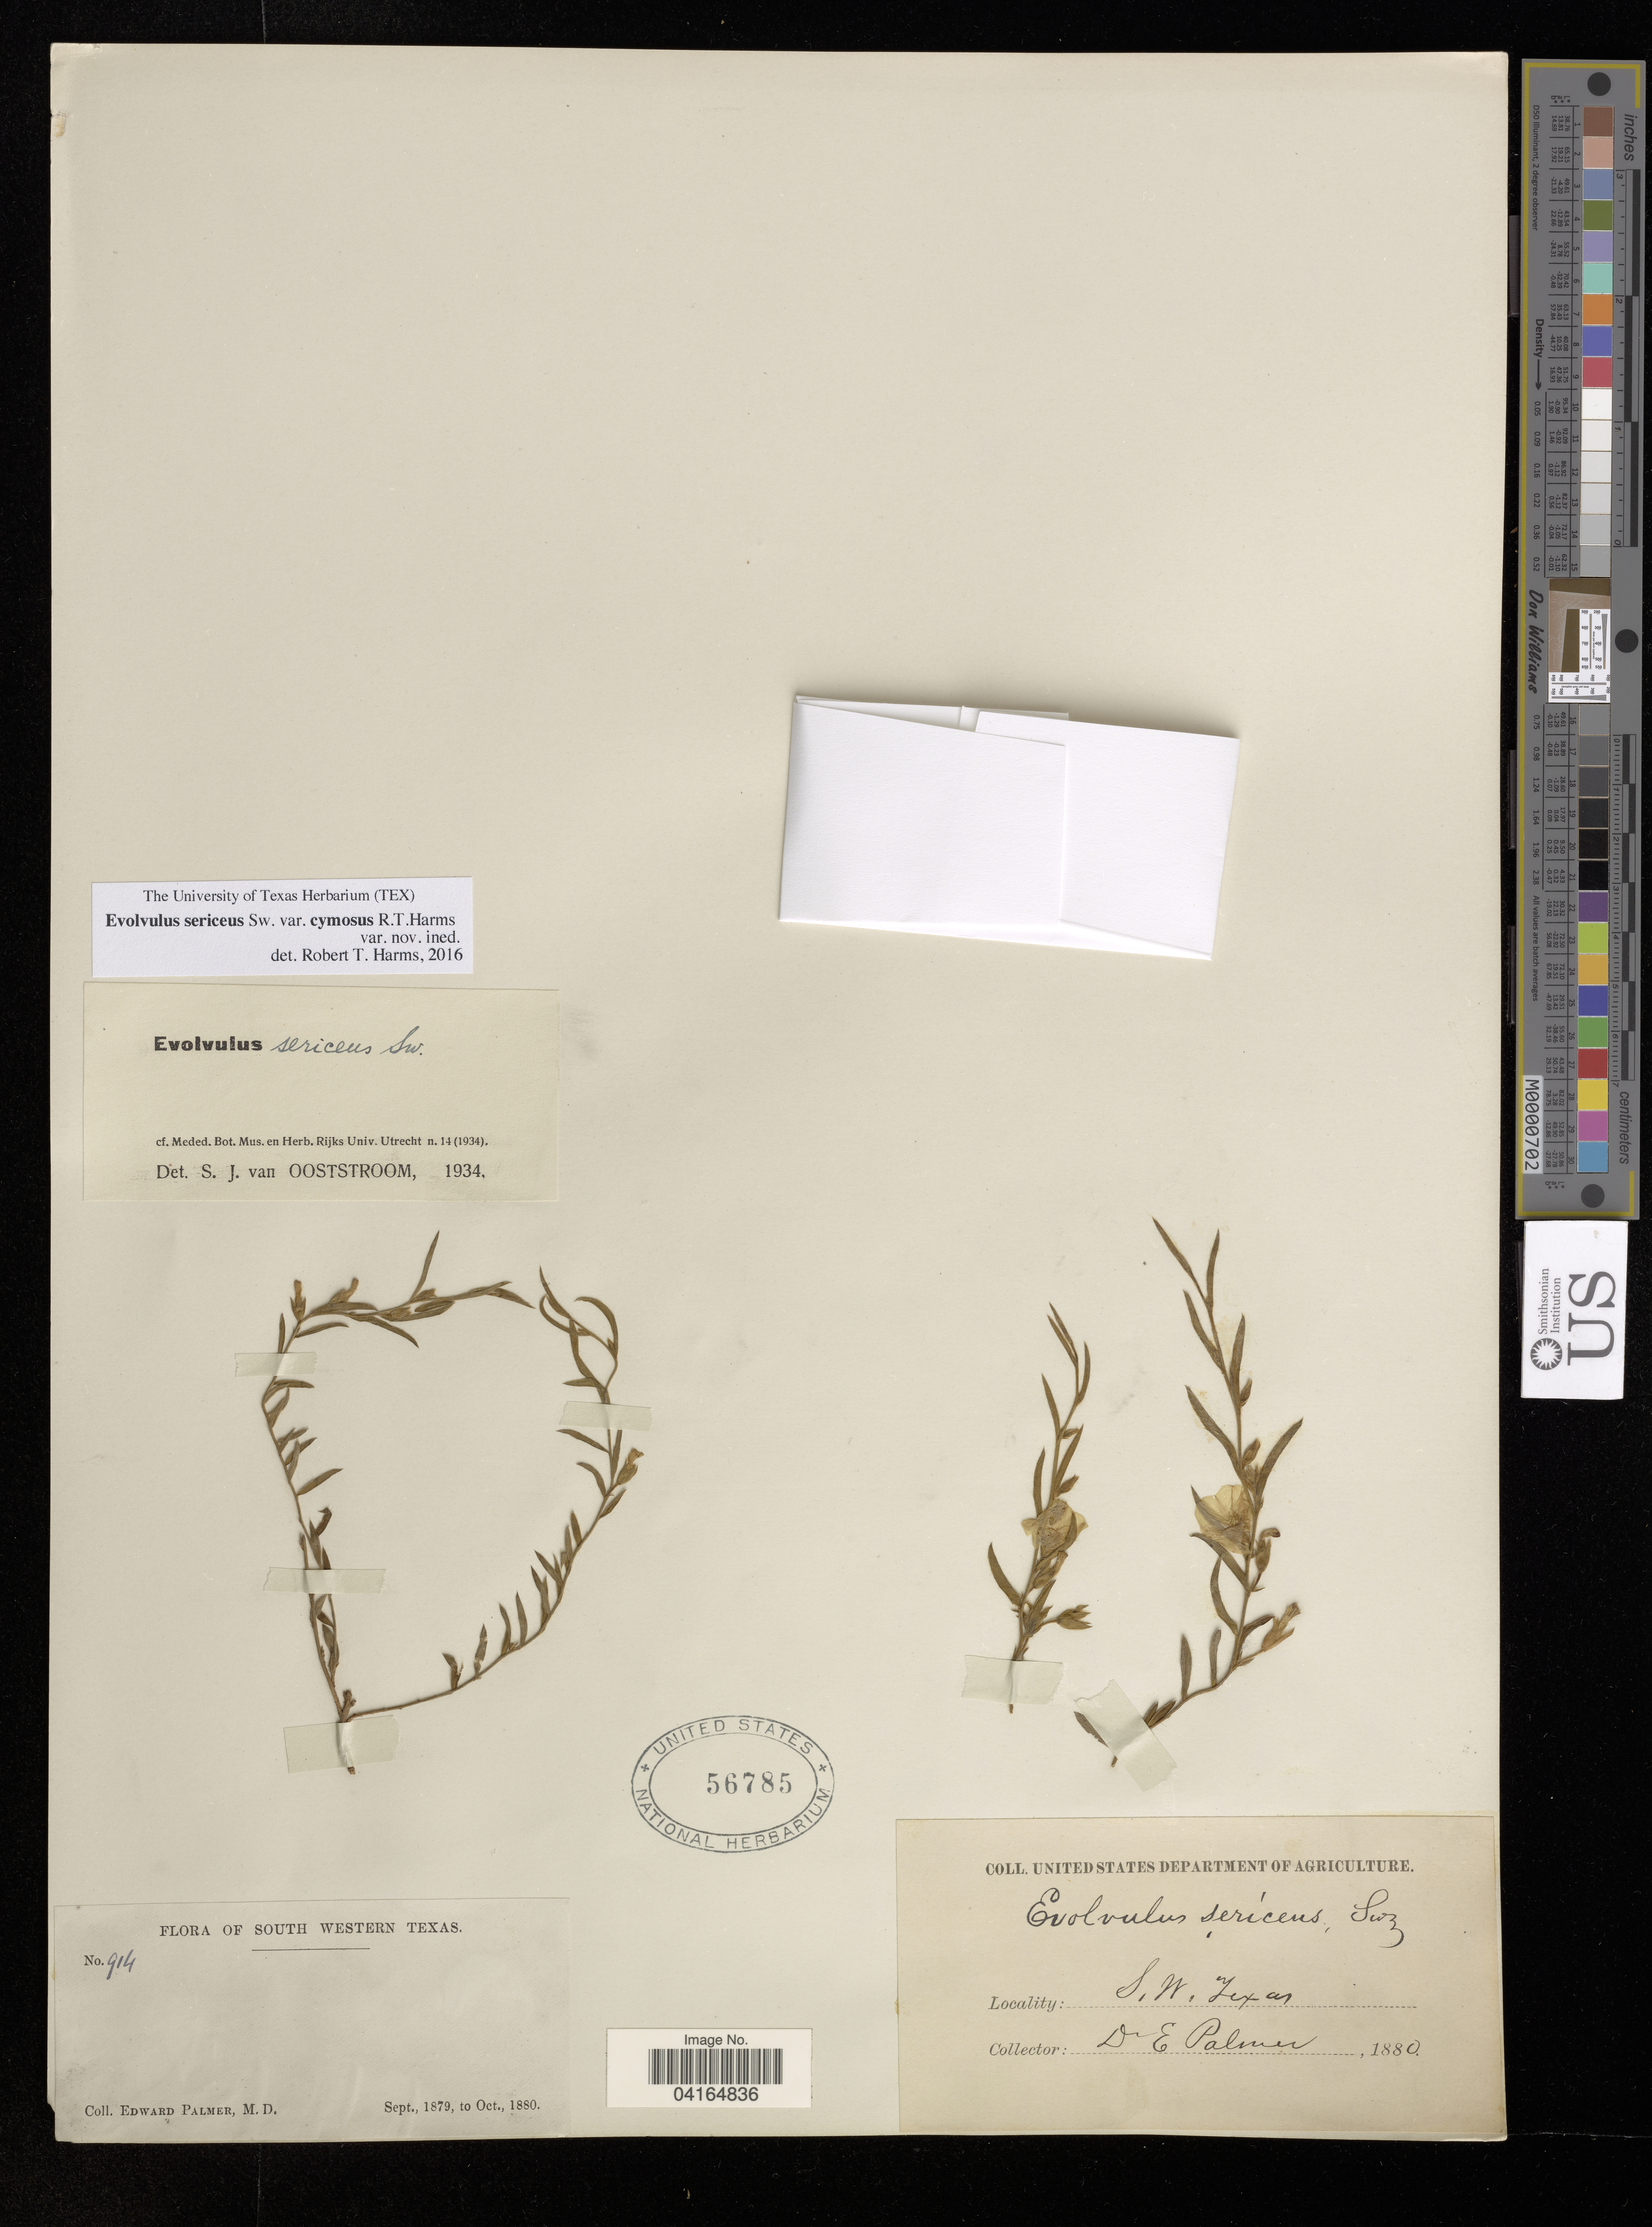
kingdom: Plantae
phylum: Tracheophyta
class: Magnoliopsida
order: Solanales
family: Convolvulaceae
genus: Evolvulus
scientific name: Evolvulus sericeus var. cymosus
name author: R.T. Harms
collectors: E. Palmer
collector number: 914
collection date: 1879-09/1880-10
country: United States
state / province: Texas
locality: South Western Taxis.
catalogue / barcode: US 56785